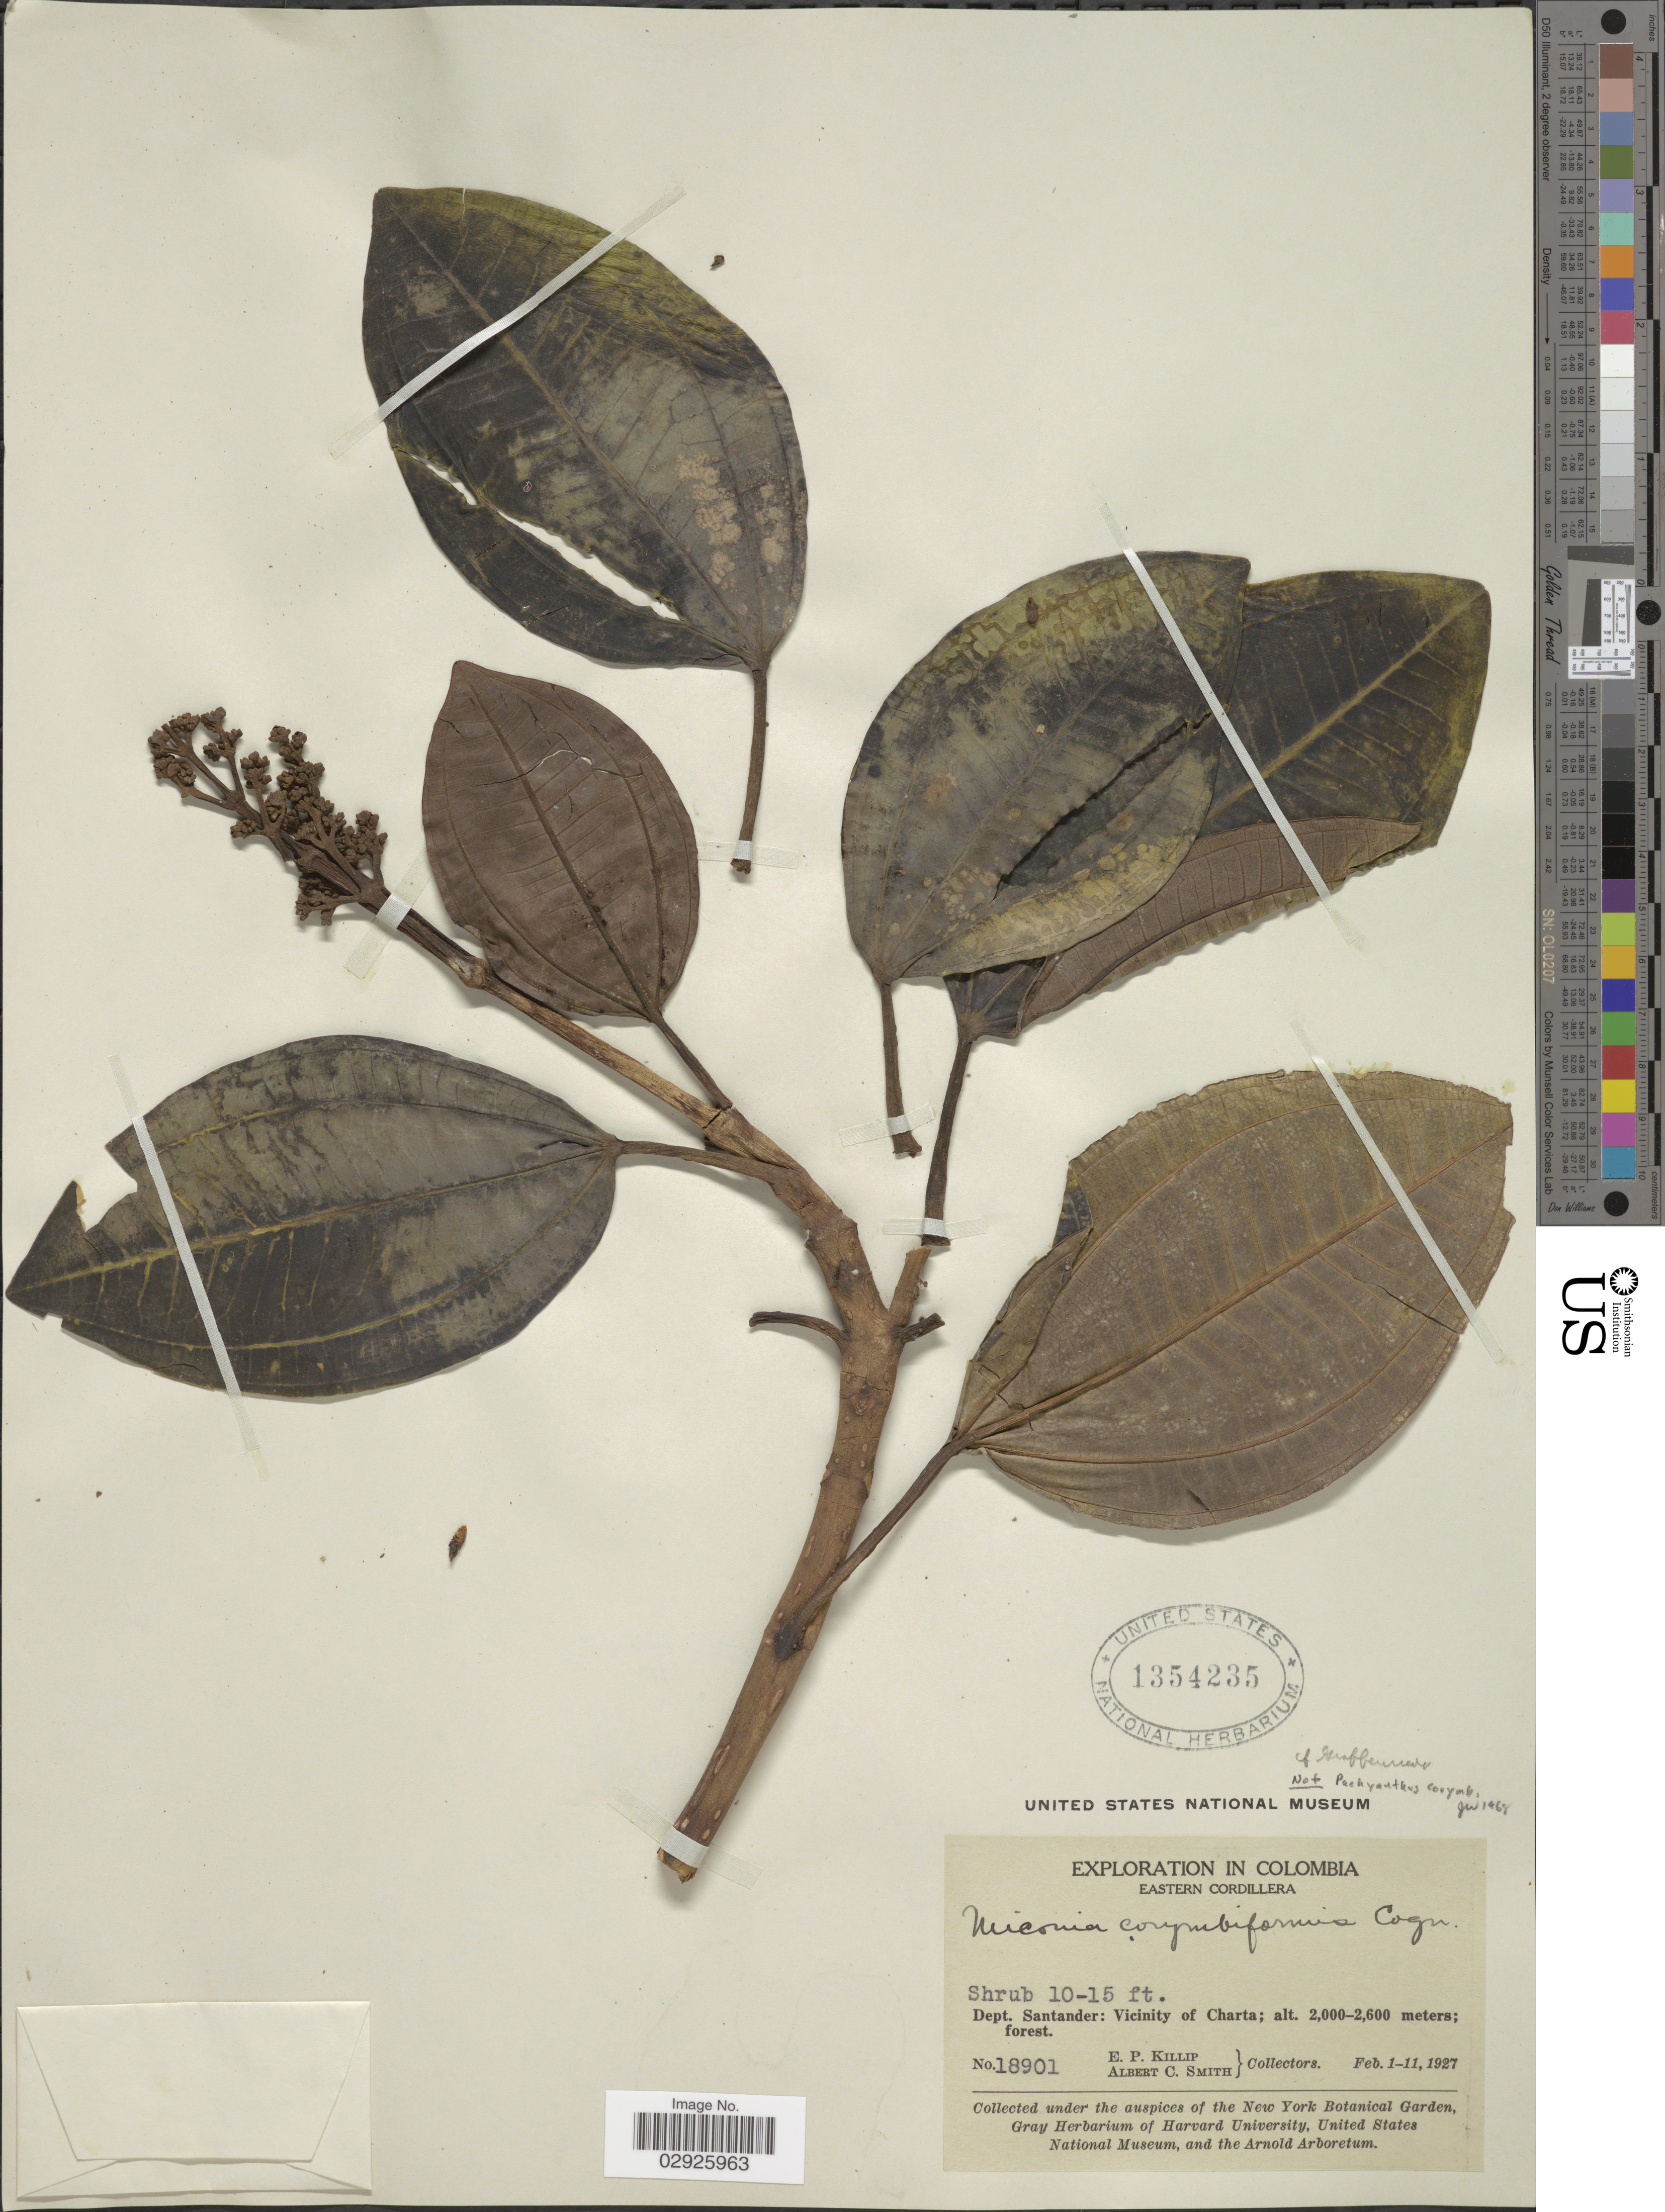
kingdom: Plantae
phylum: Tracheophyta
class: Magnoliopsida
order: Myrtales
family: Melastomataceae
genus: Graffenrieda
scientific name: Graffenrieda latifolia subsp. meridensis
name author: Wurdack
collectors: E. P. Killip & A. C. Smith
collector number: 18901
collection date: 1927-02-01/1927-02-11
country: Colombia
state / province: Santander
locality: Eastern Cordillera. Dept. Santander: Vicinity of Charta.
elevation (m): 2000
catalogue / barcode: US 1354235